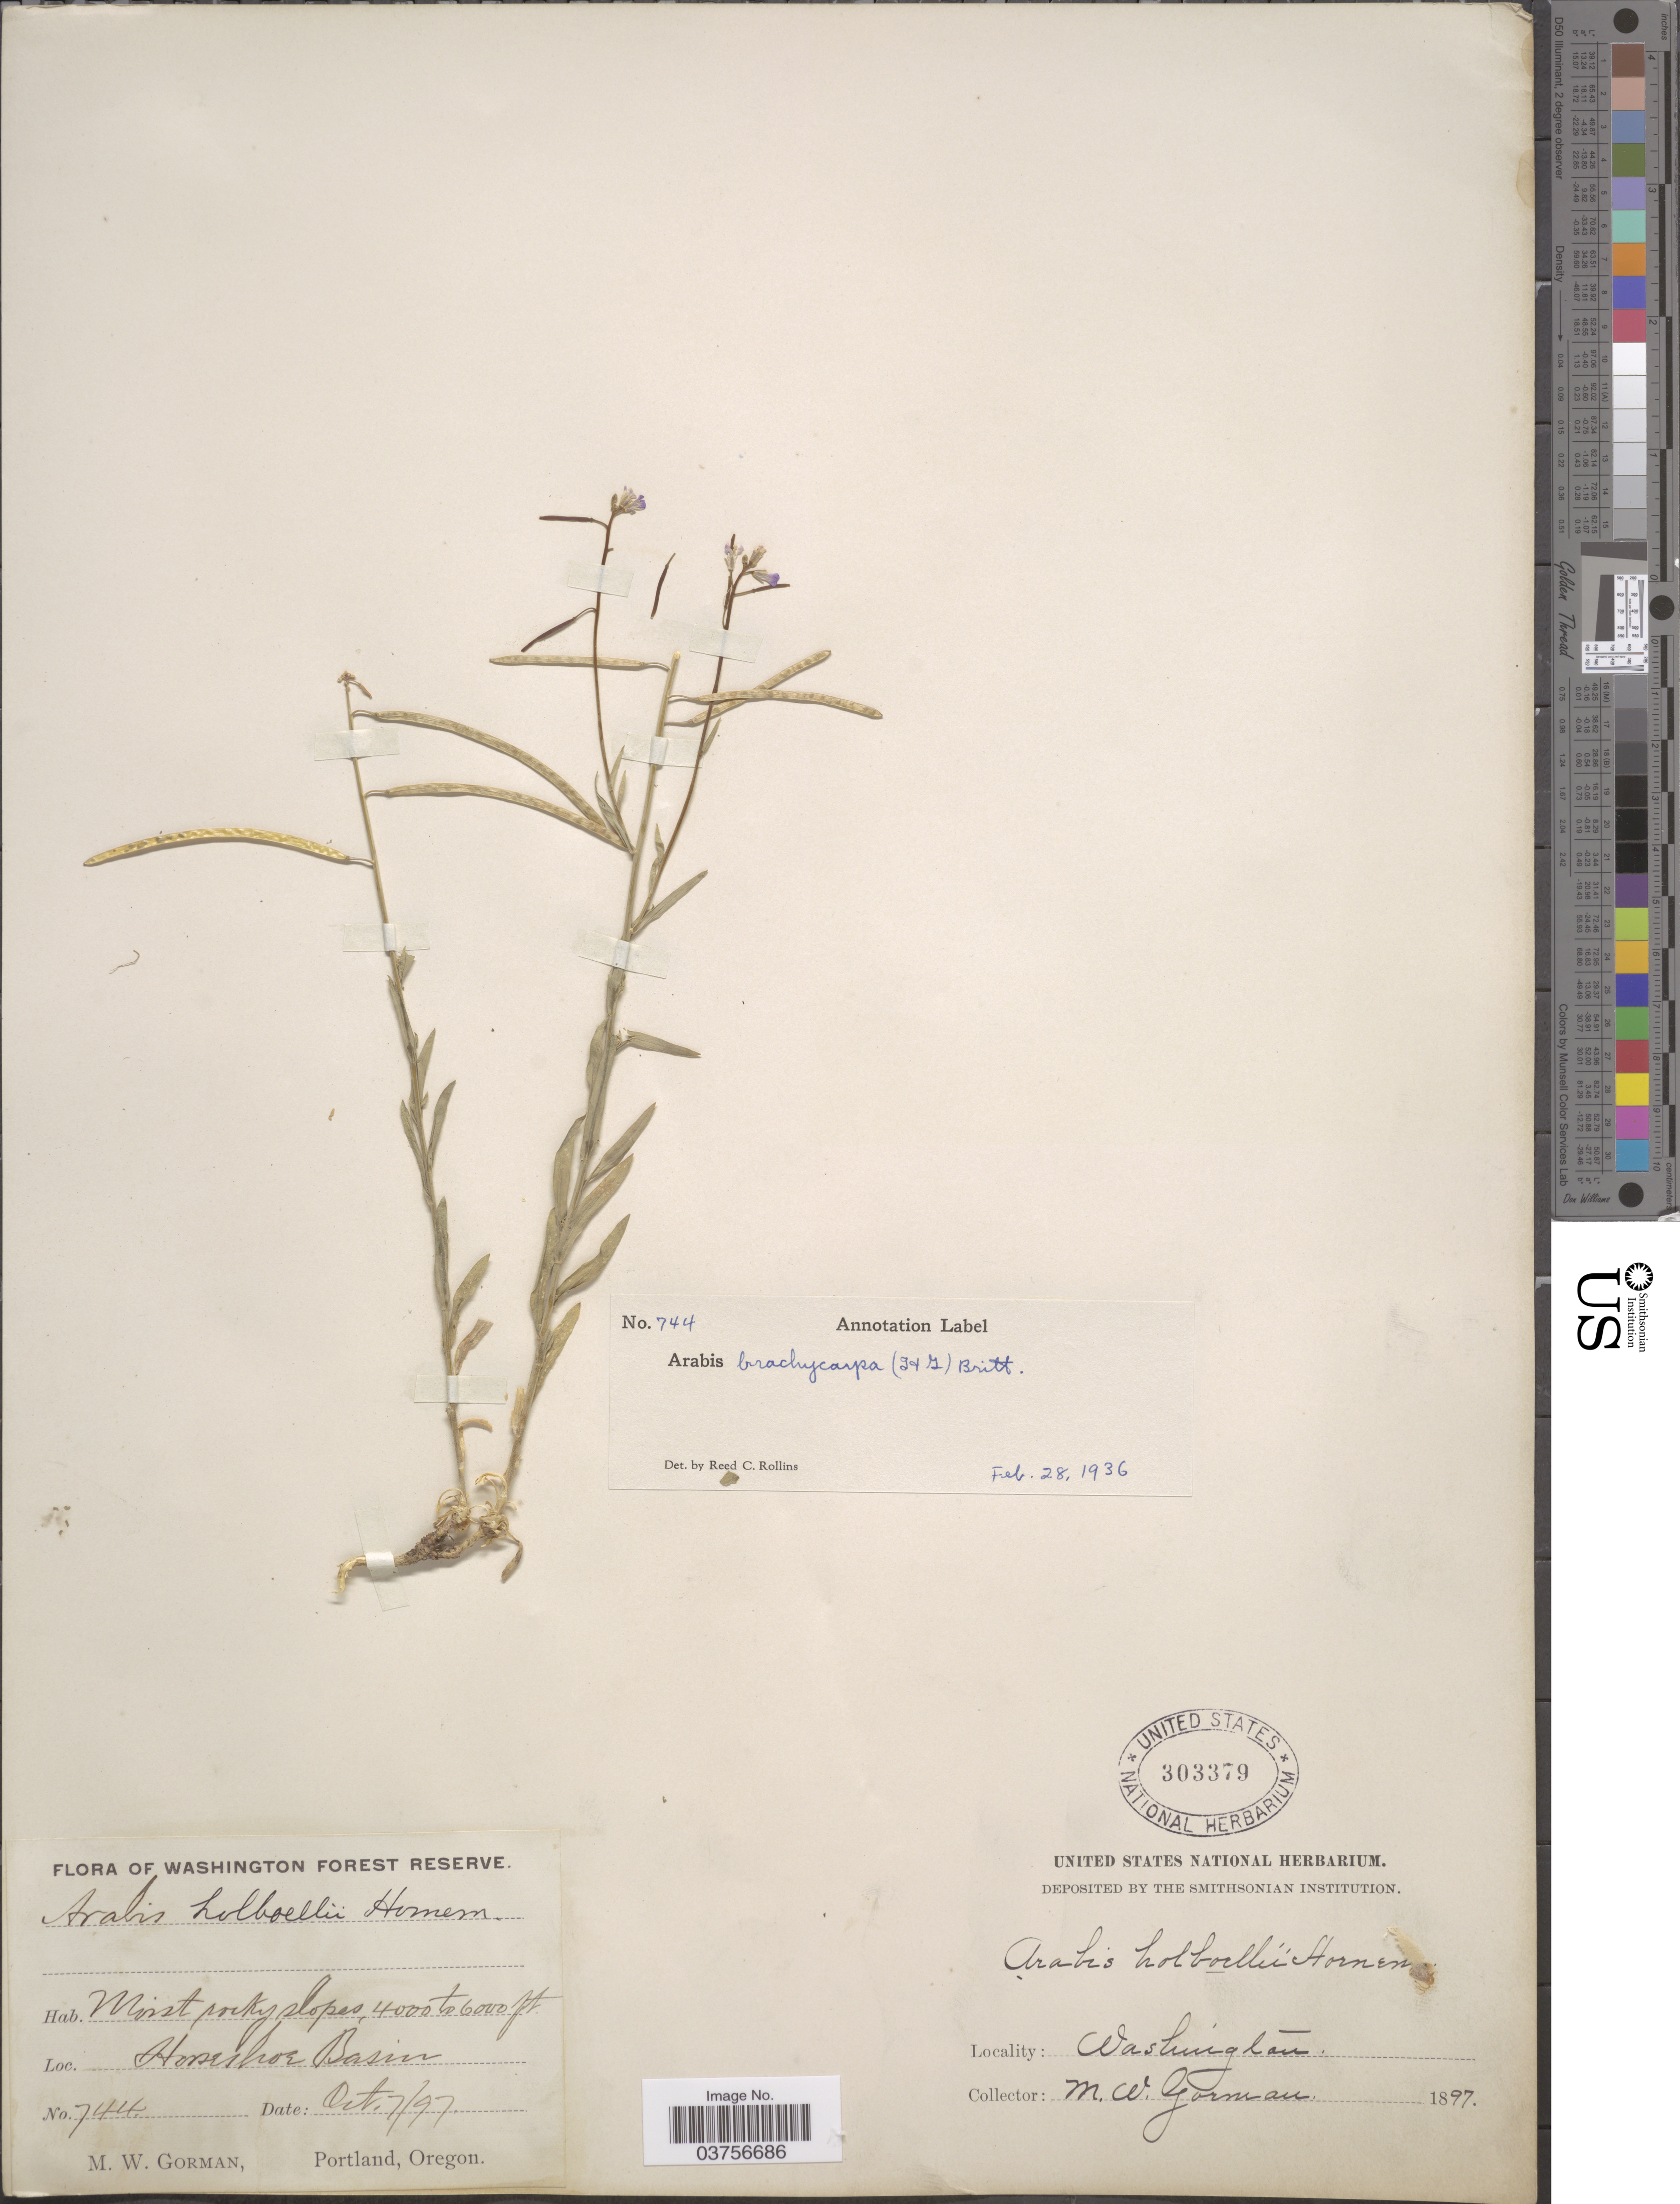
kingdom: Plantae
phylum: Tracheophyta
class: Magnoliopsida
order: Brassicales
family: Brassicaceae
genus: Arabis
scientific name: Arabis divaricarpa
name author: A. Nelson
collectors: M. W. Gorman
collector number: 744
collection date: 1897-10-07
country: United States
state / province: Washington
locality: Washington Forest Reserve. Horseshoe Basin.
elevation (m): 1219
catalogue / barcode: US 303379